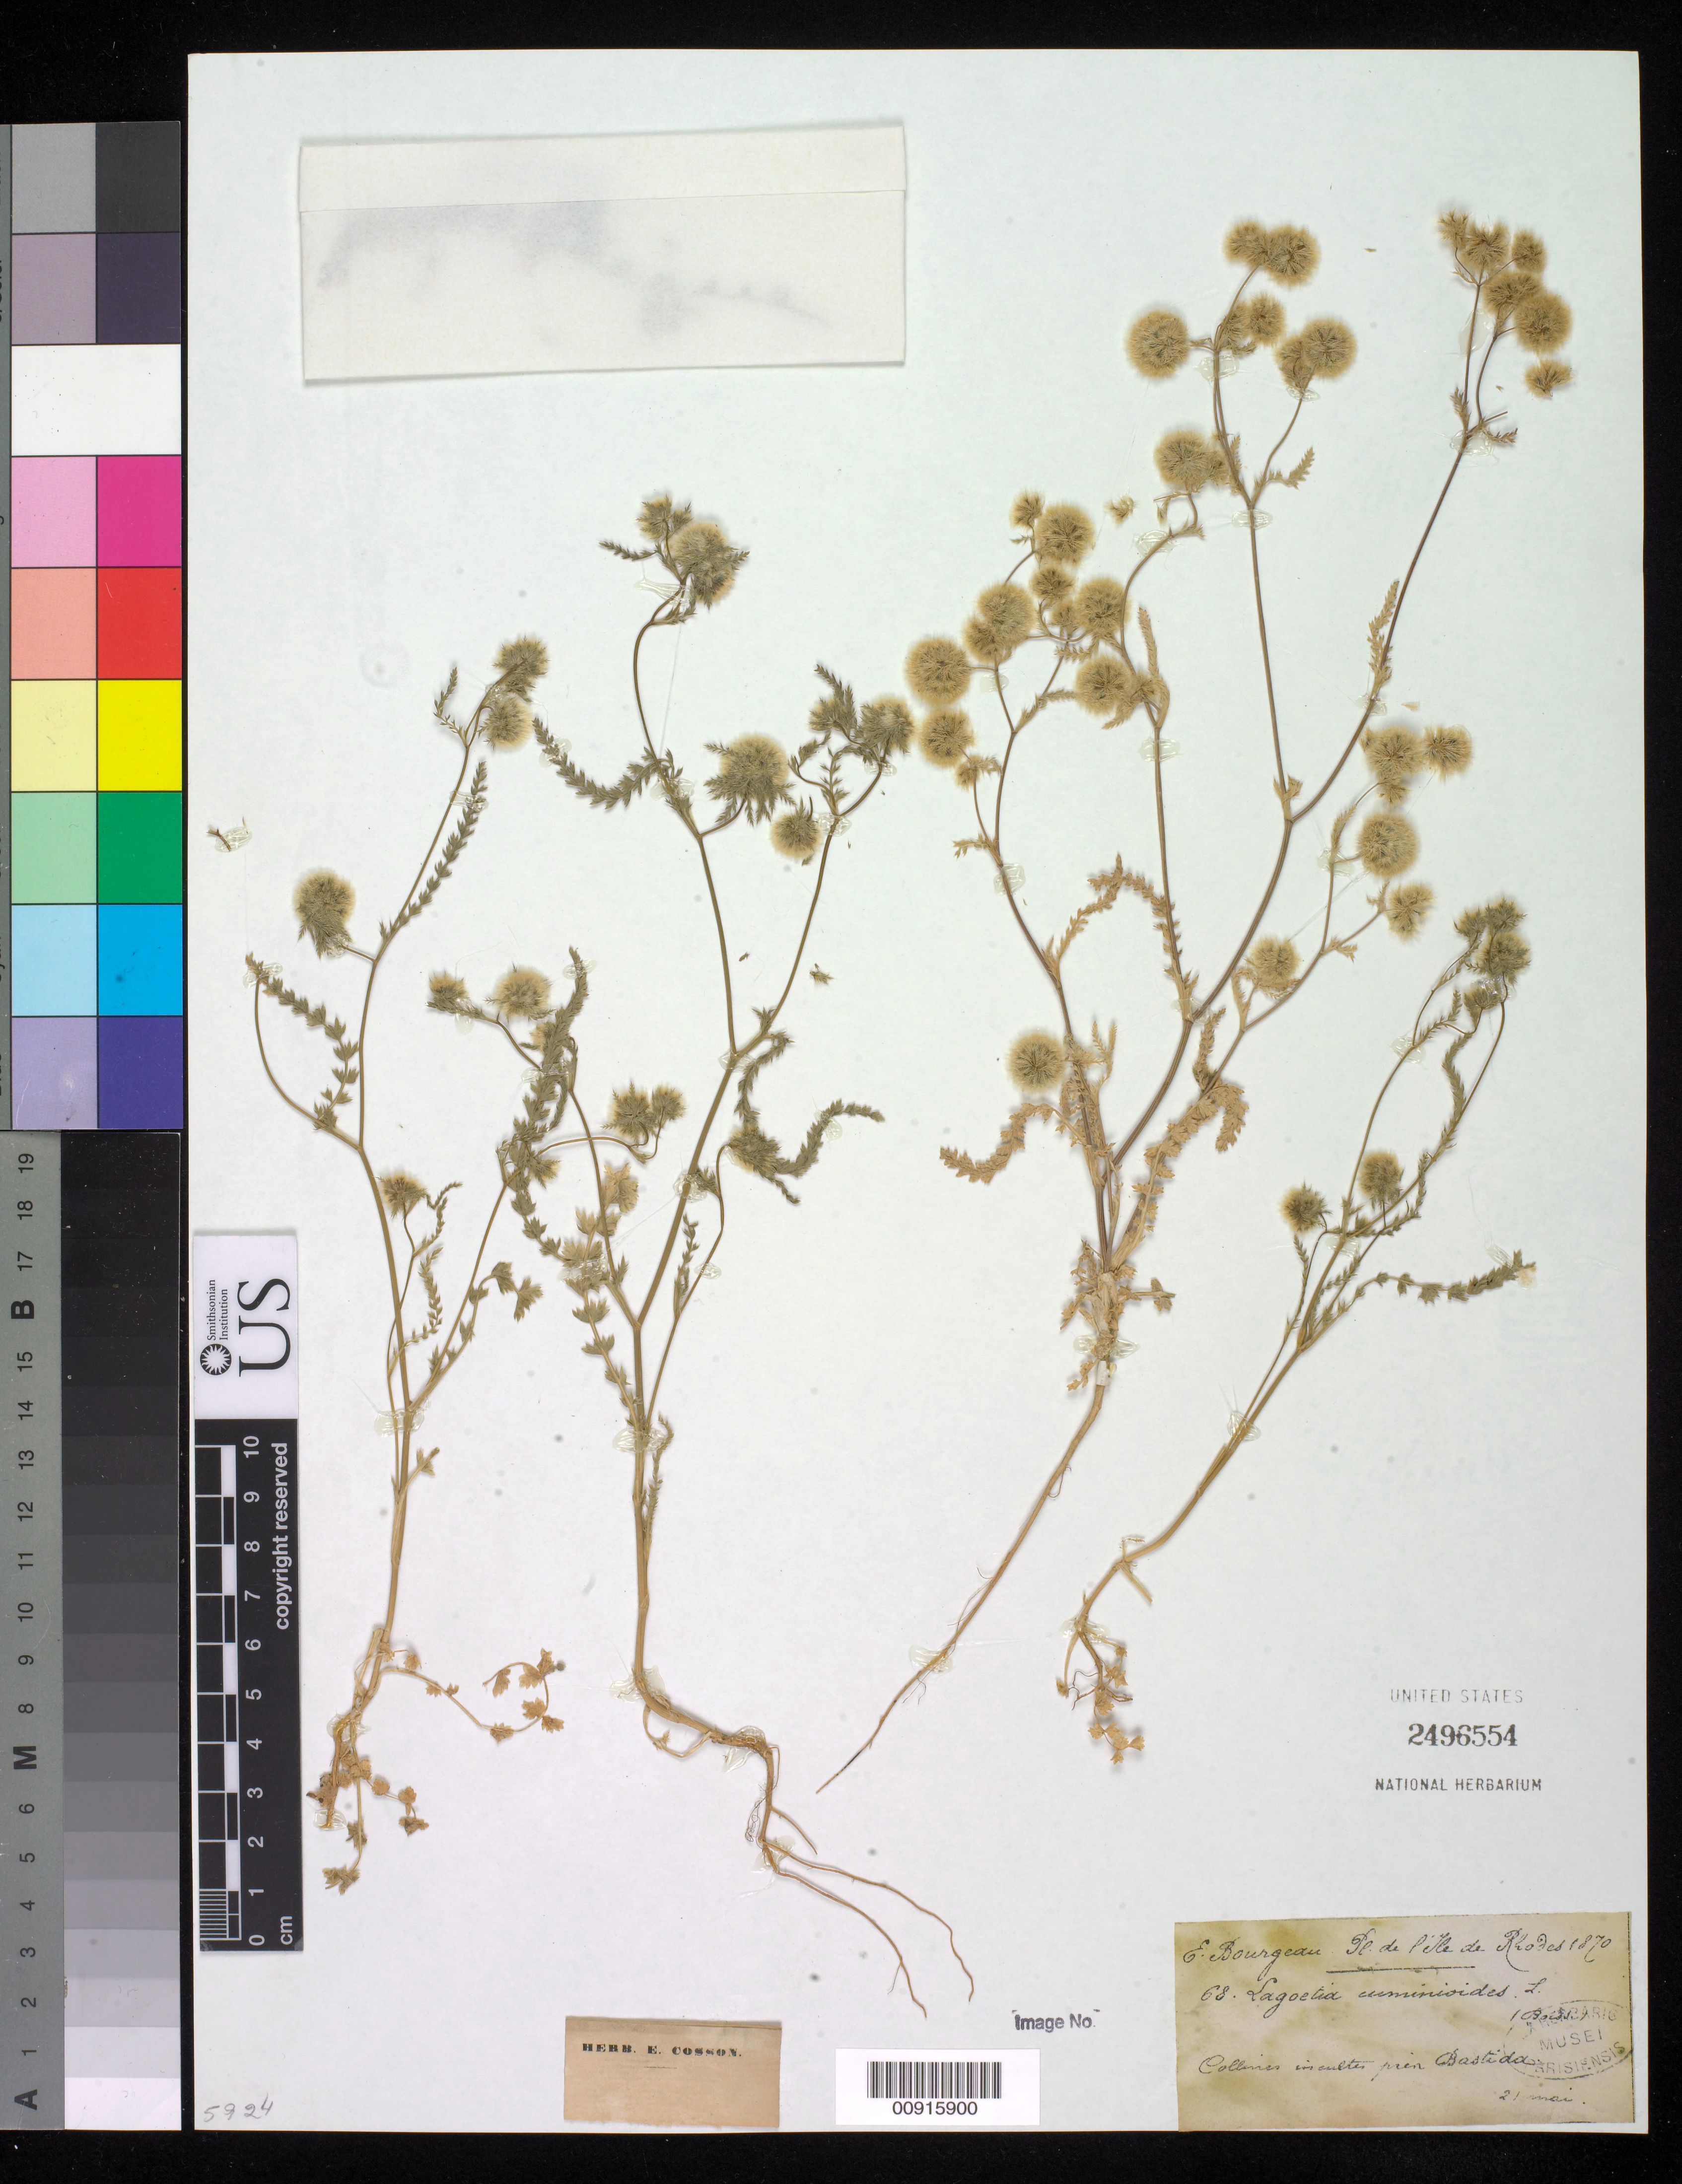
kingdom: Plantae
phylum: Tracheophyta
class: Magnoliopsida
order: Apiales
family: Apiaceae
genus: Lagoecia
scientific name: Lagoecia cuminoides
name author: L.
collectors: E. Bourgeau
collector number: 68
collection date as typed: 21 May 1870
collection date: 1870-05-21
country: Greece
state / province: South Aegean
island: Rhodes I.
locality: Collines in cultes prin Bastida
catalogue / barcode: US 2496554